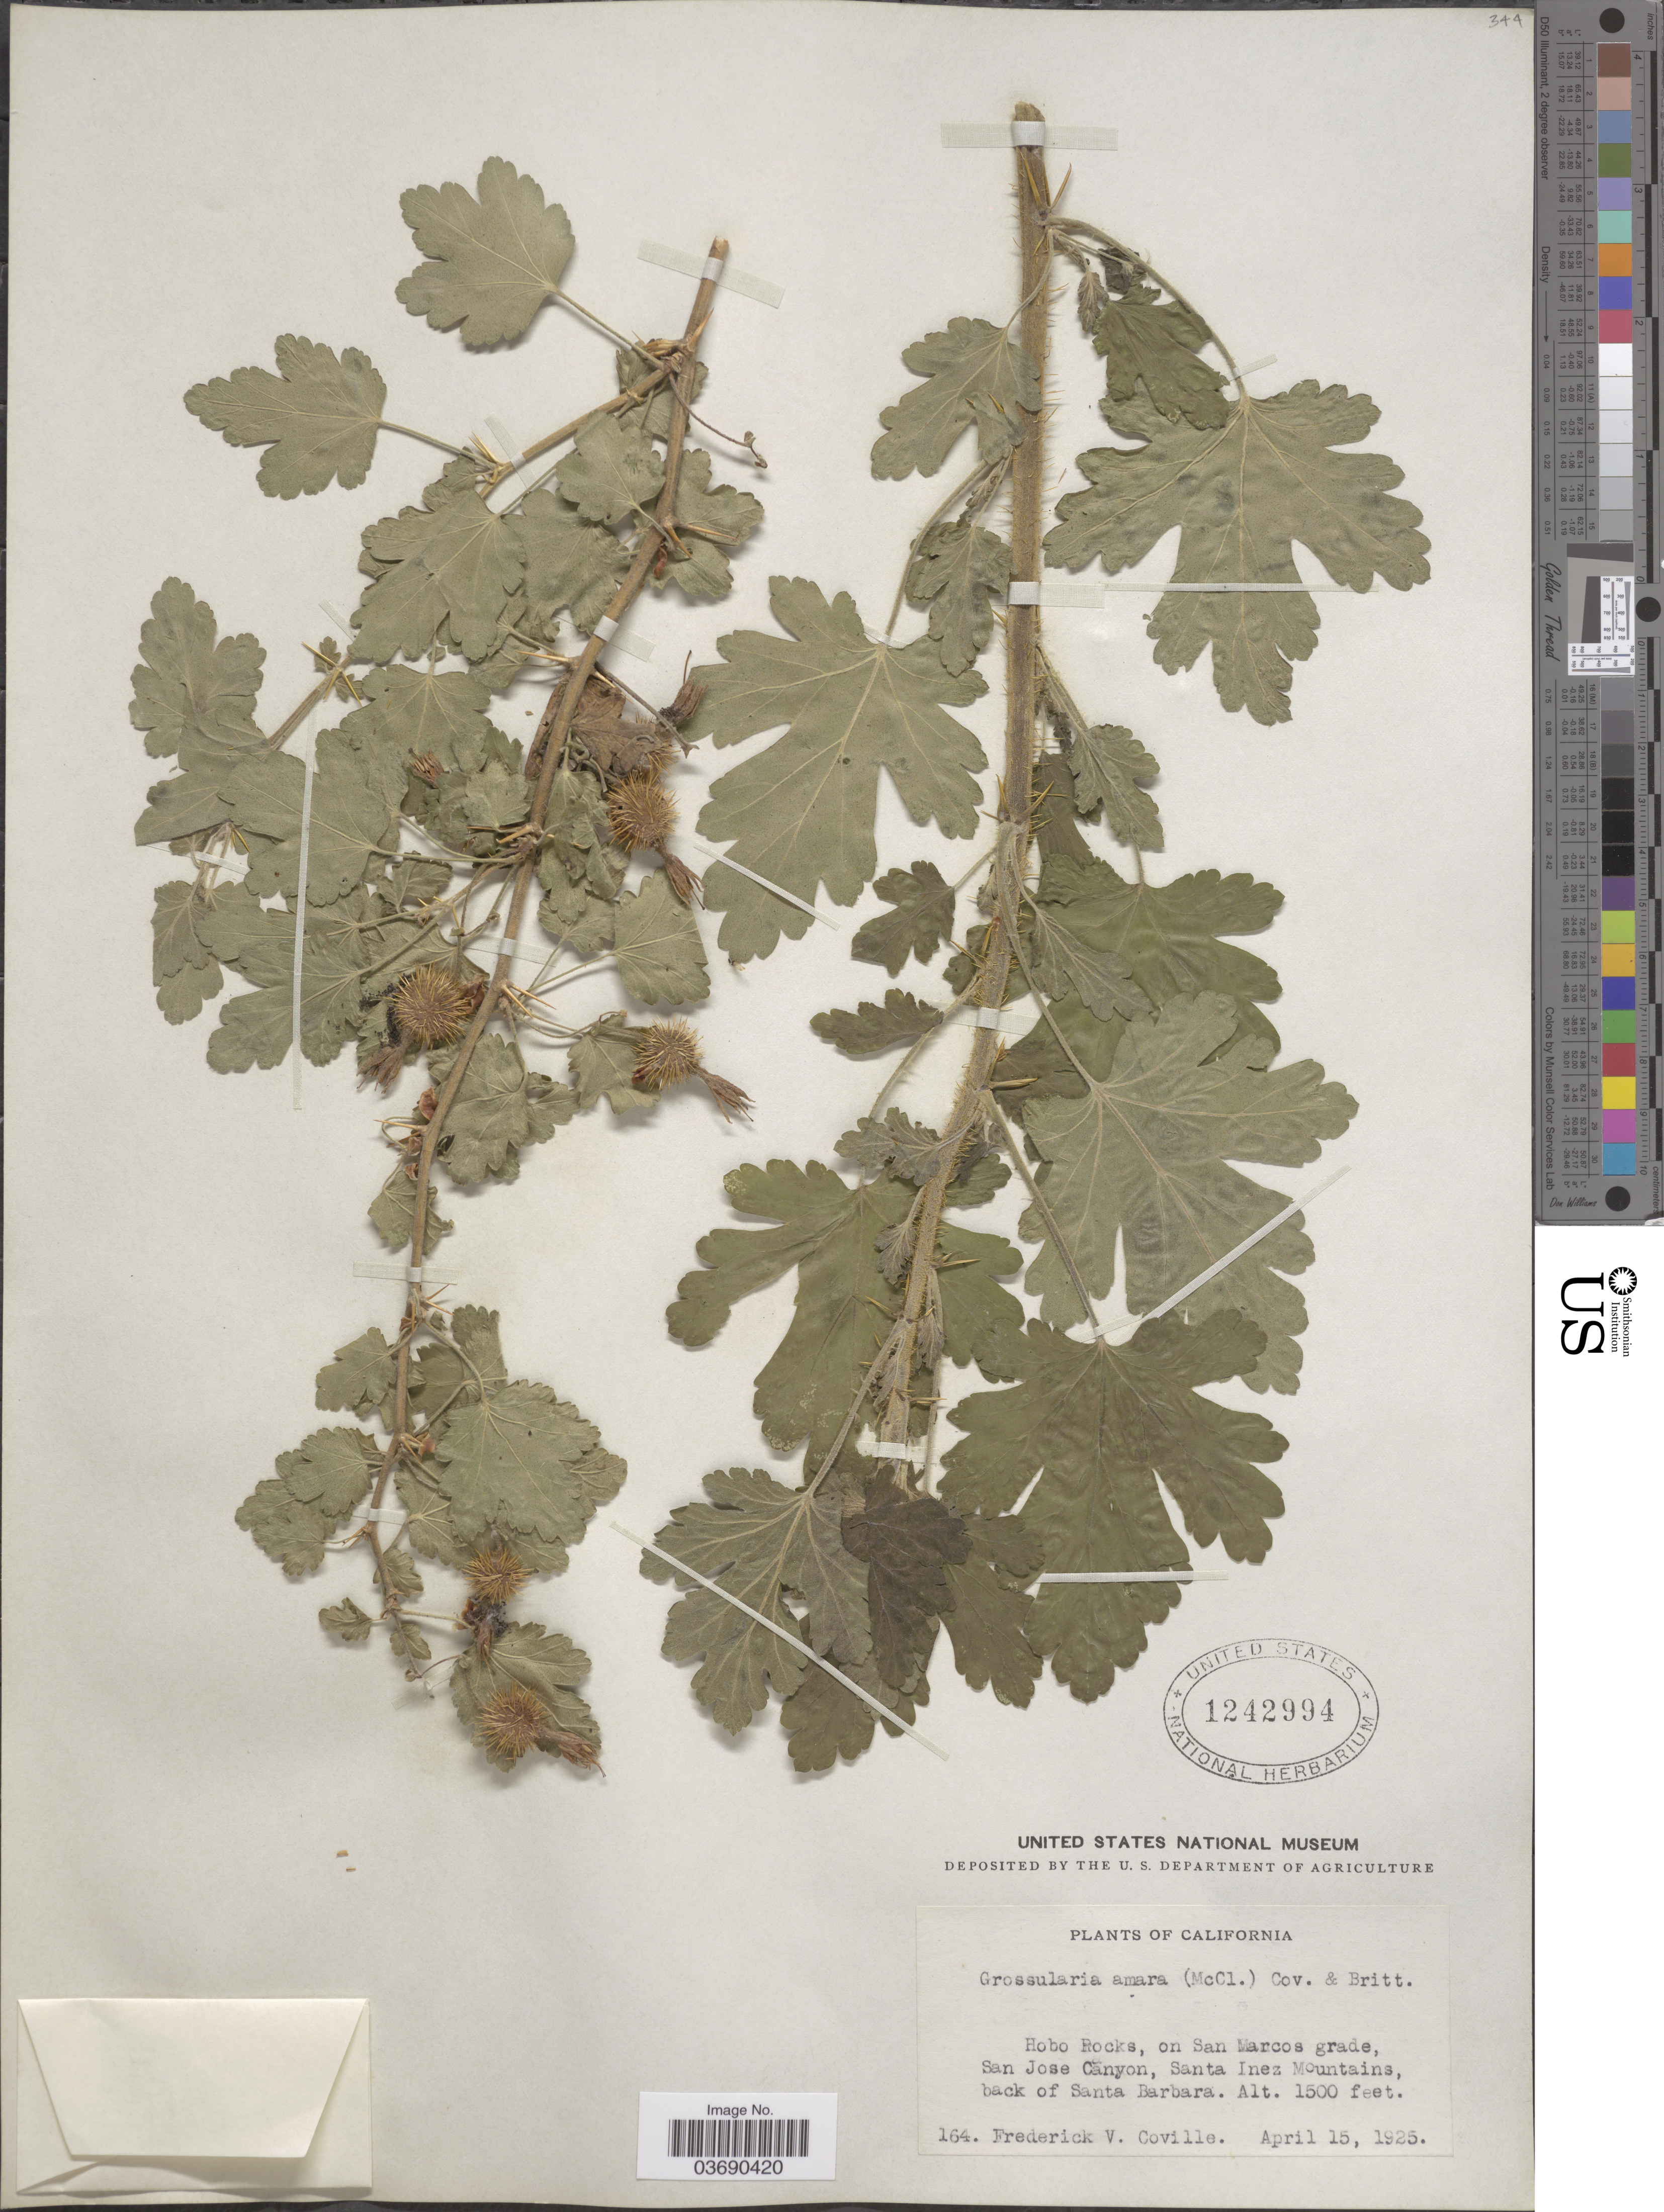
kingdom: Plantae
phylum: Tracheophyta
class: Magnoliopsida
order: Saxifragales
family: Grossulariaceae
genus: Ribes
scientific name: Ribes amarum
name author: McClatchie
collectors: F. V. Coville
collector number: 164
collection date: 1925-04-15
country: United States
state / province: California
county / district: Santa Barbara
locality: Hobo Rocks, on San Marcos grade, San Jose Canyon, Santa Inez Mountains, back of Santa Barbara.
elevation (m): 457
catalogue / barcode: US 1242994